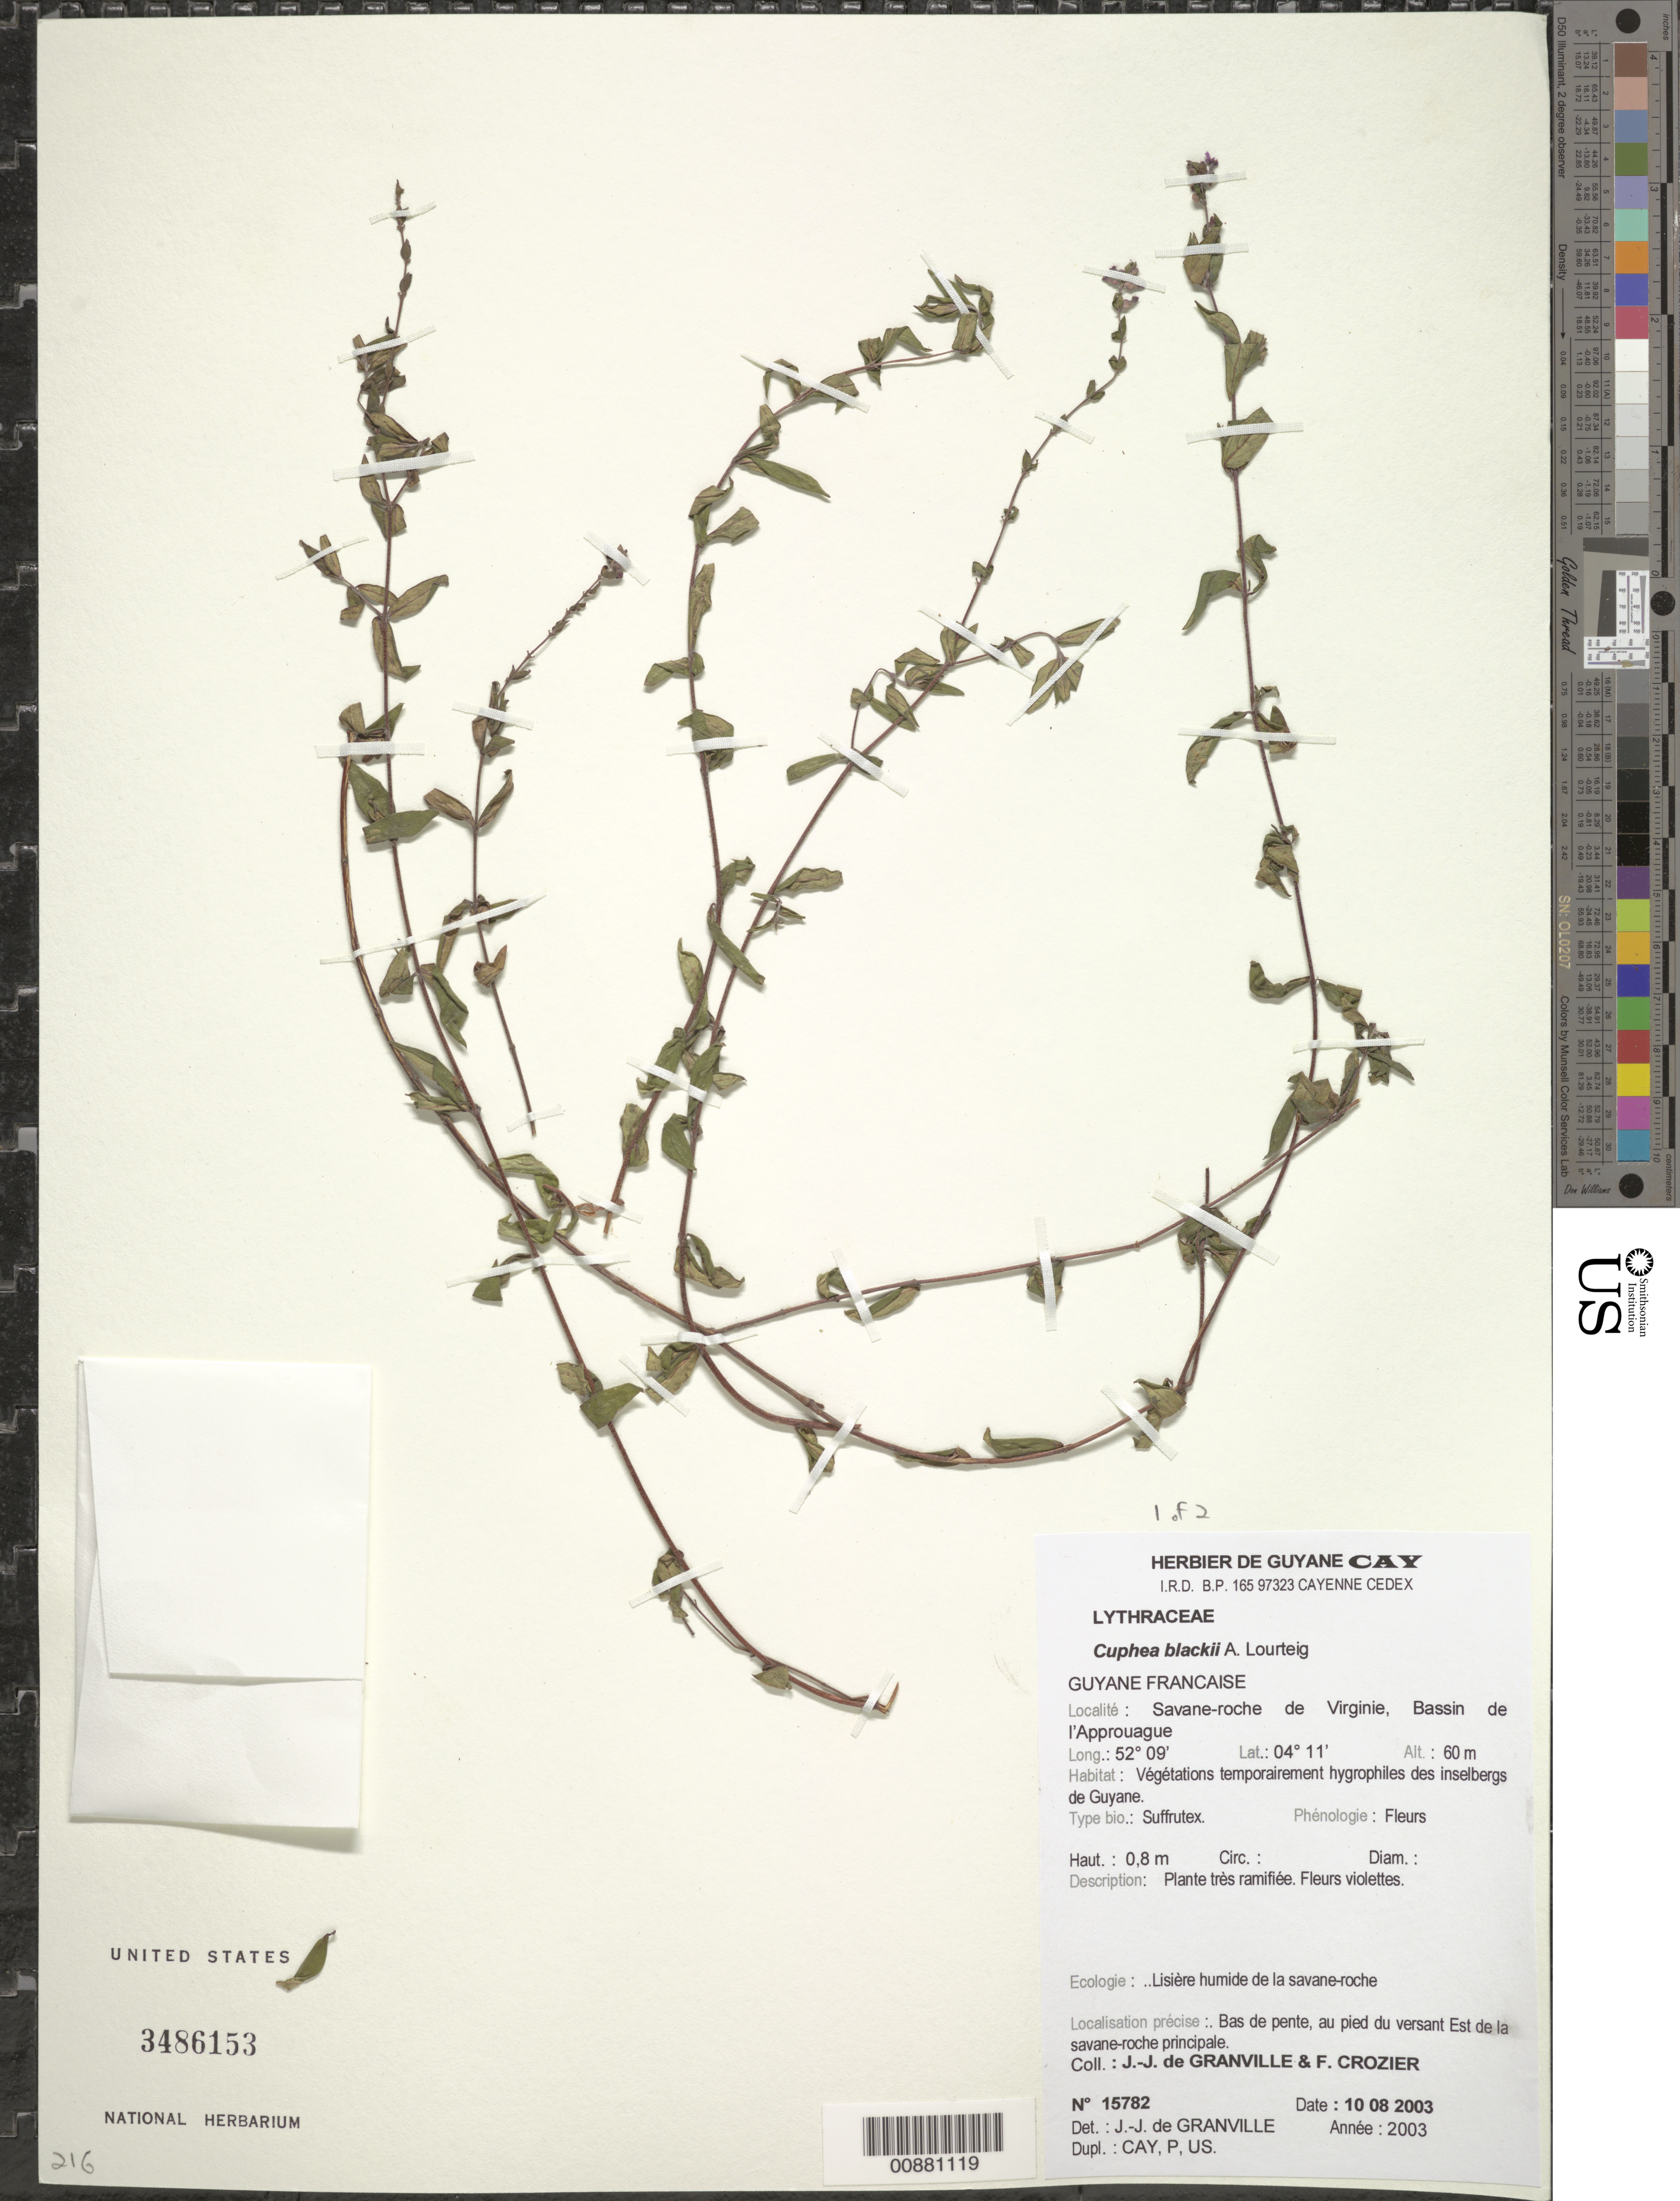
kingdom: Plantae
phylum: Tracheophyta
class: Magnoliopsida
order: Myrtales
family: Lythraceae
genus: Cuphea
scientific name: Cuphea blackii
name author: Lourteig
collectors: J.-J. de Granville & F. Crozier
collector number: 15782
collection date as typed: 10-Aug-03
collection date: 2003-08-10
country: French Guiana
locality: Savane-roche de Virginie, Bassin de l'Approuague; bas de pente, au pied du versant Est de la savane-roche principale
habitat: Lisiére humide de la savane-roche. Végétation temporairement hygrophiles des incelbergs de Guyane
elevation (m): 60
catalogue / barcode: US 3486153